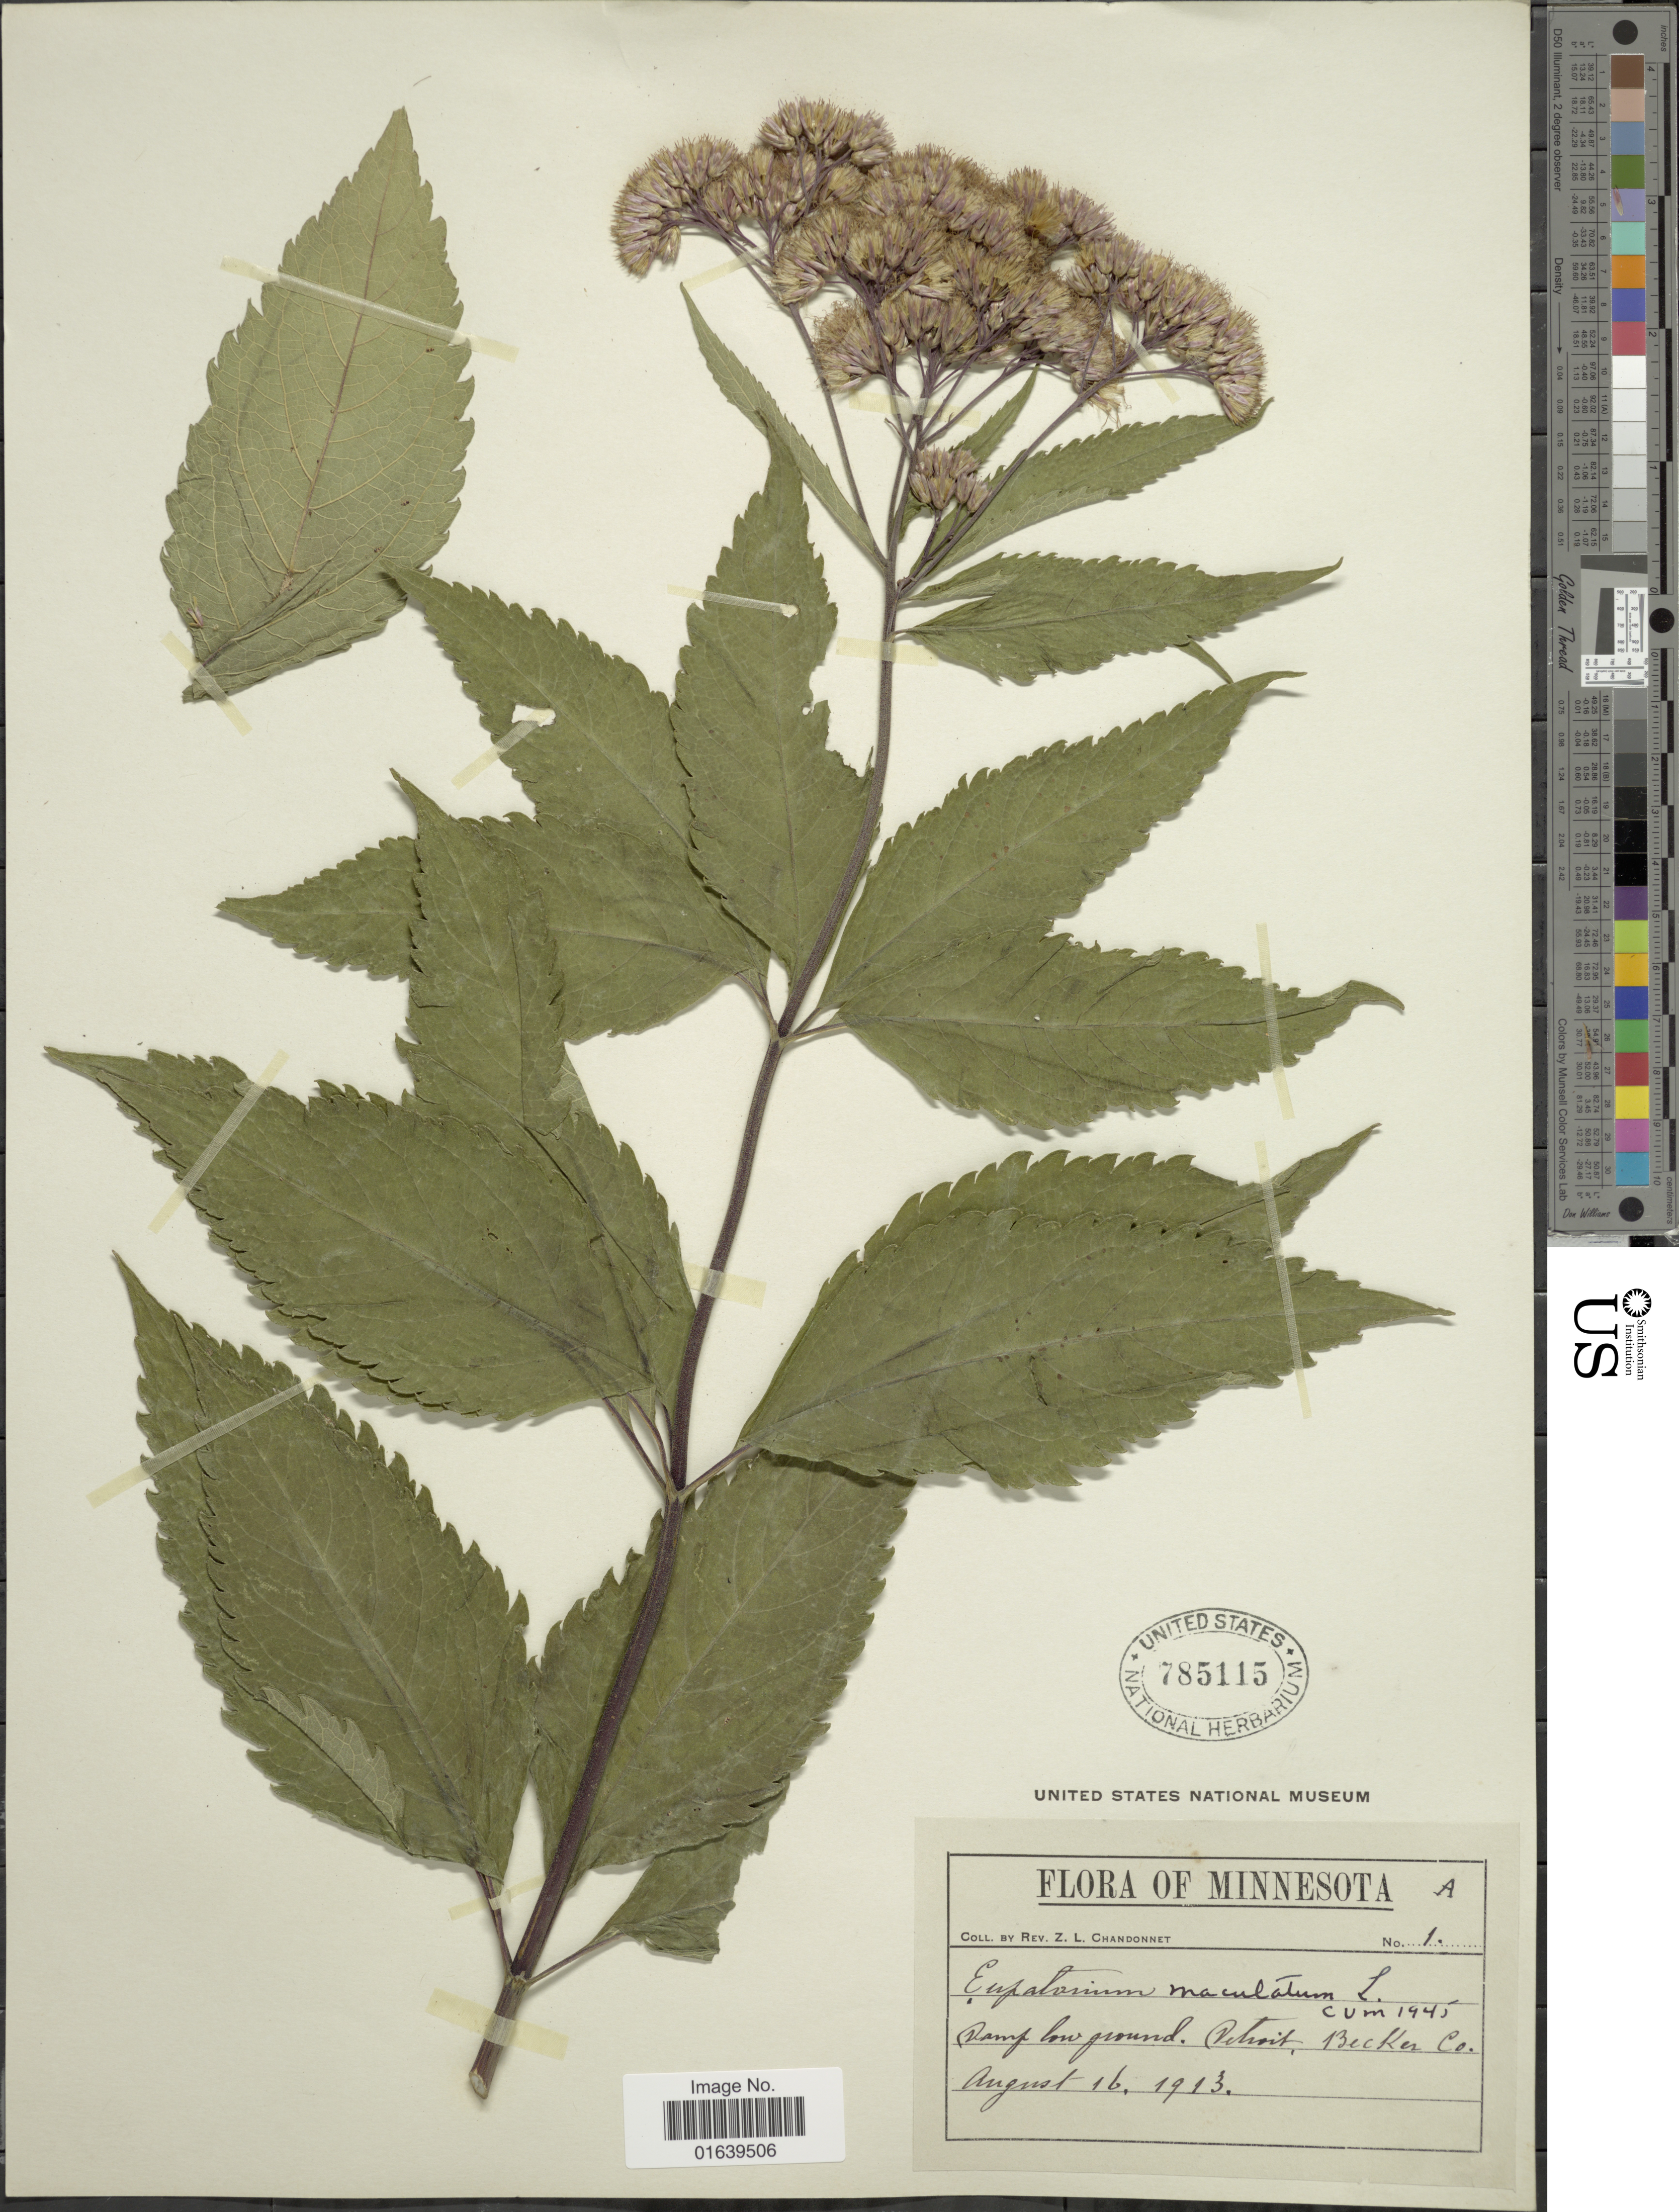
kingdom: Plantae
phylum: Tracheophyta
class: Magnoliopsida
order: Asterales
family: Asteraceae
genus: Eupatorium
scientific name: Eupatorium maculatum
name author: L.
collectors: Z. Chandonnet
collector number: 1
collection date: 1913-08-16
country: United States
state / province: Minnesota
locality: Damp low ground. Detroit, Becker Co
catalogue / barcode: US 785115